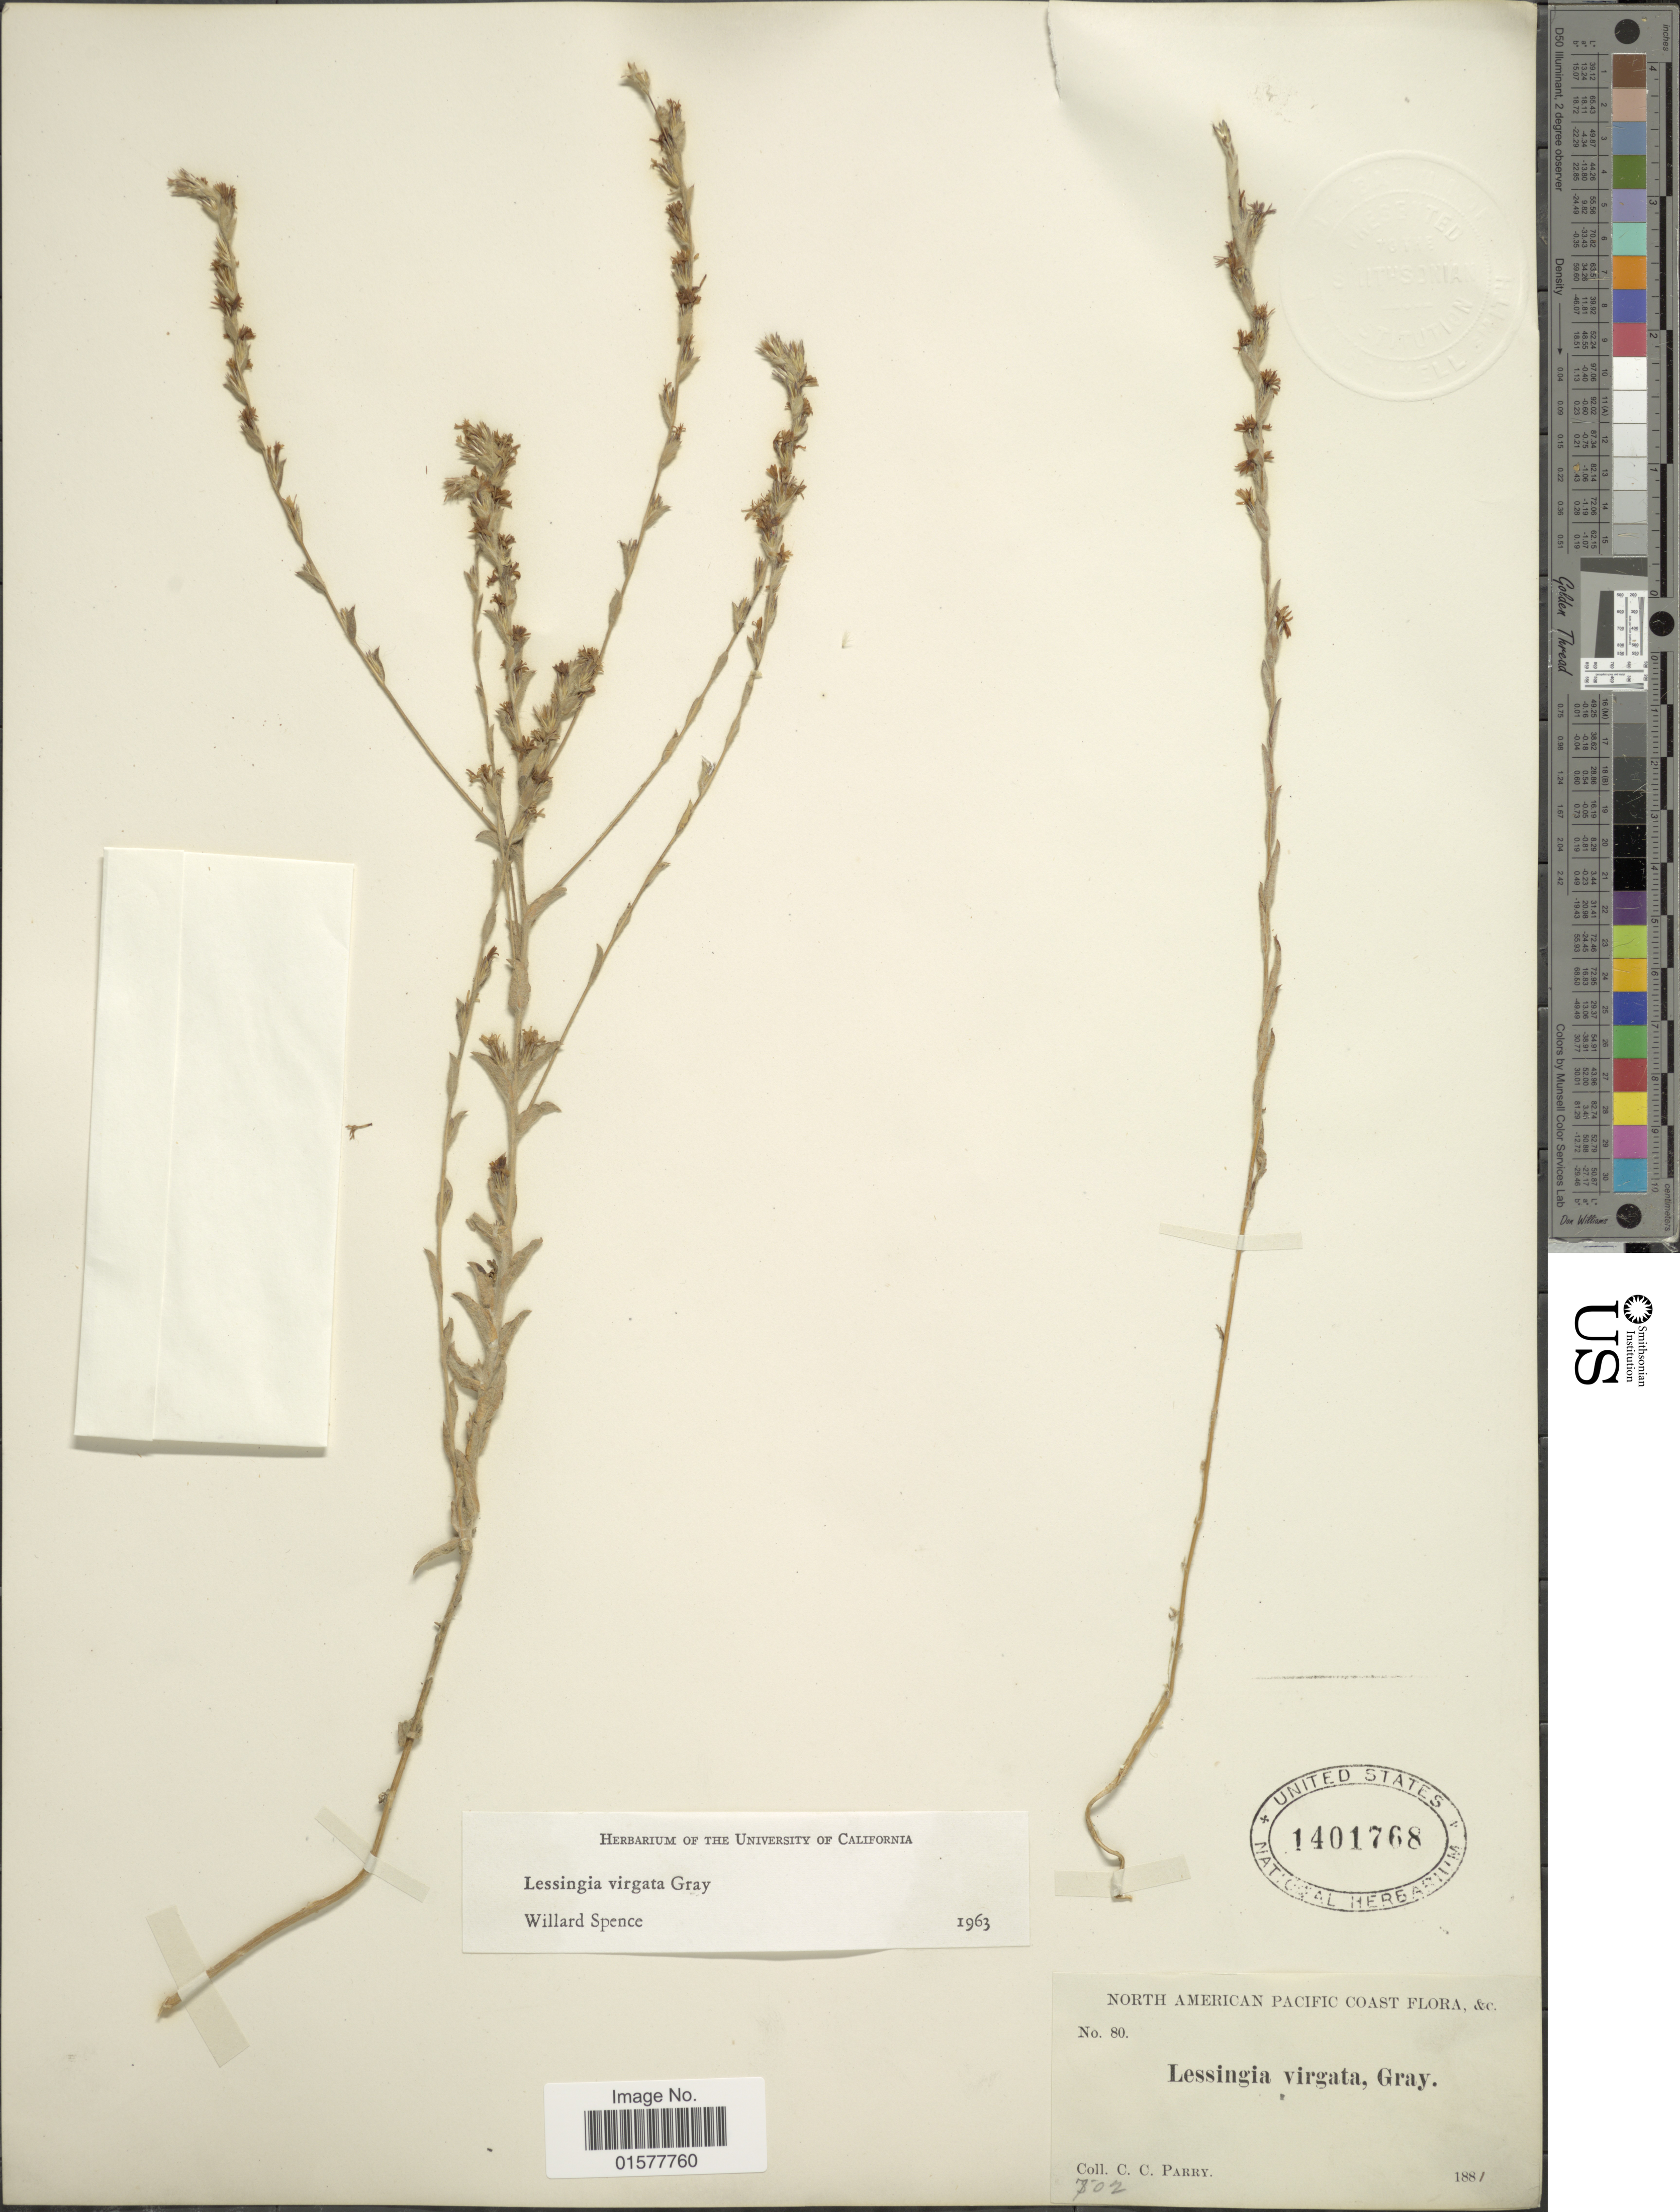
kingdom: Plantae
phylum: Tracheophyta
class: Magnoliopsida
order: Asterales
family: Asteraceae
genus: Lessingia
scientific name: Lessingia virgata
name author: A. Gray in Benth.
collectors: C. C. Parry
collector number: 80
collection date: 1881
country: United States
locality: North American Pacific Coast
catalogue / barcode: US 1401768